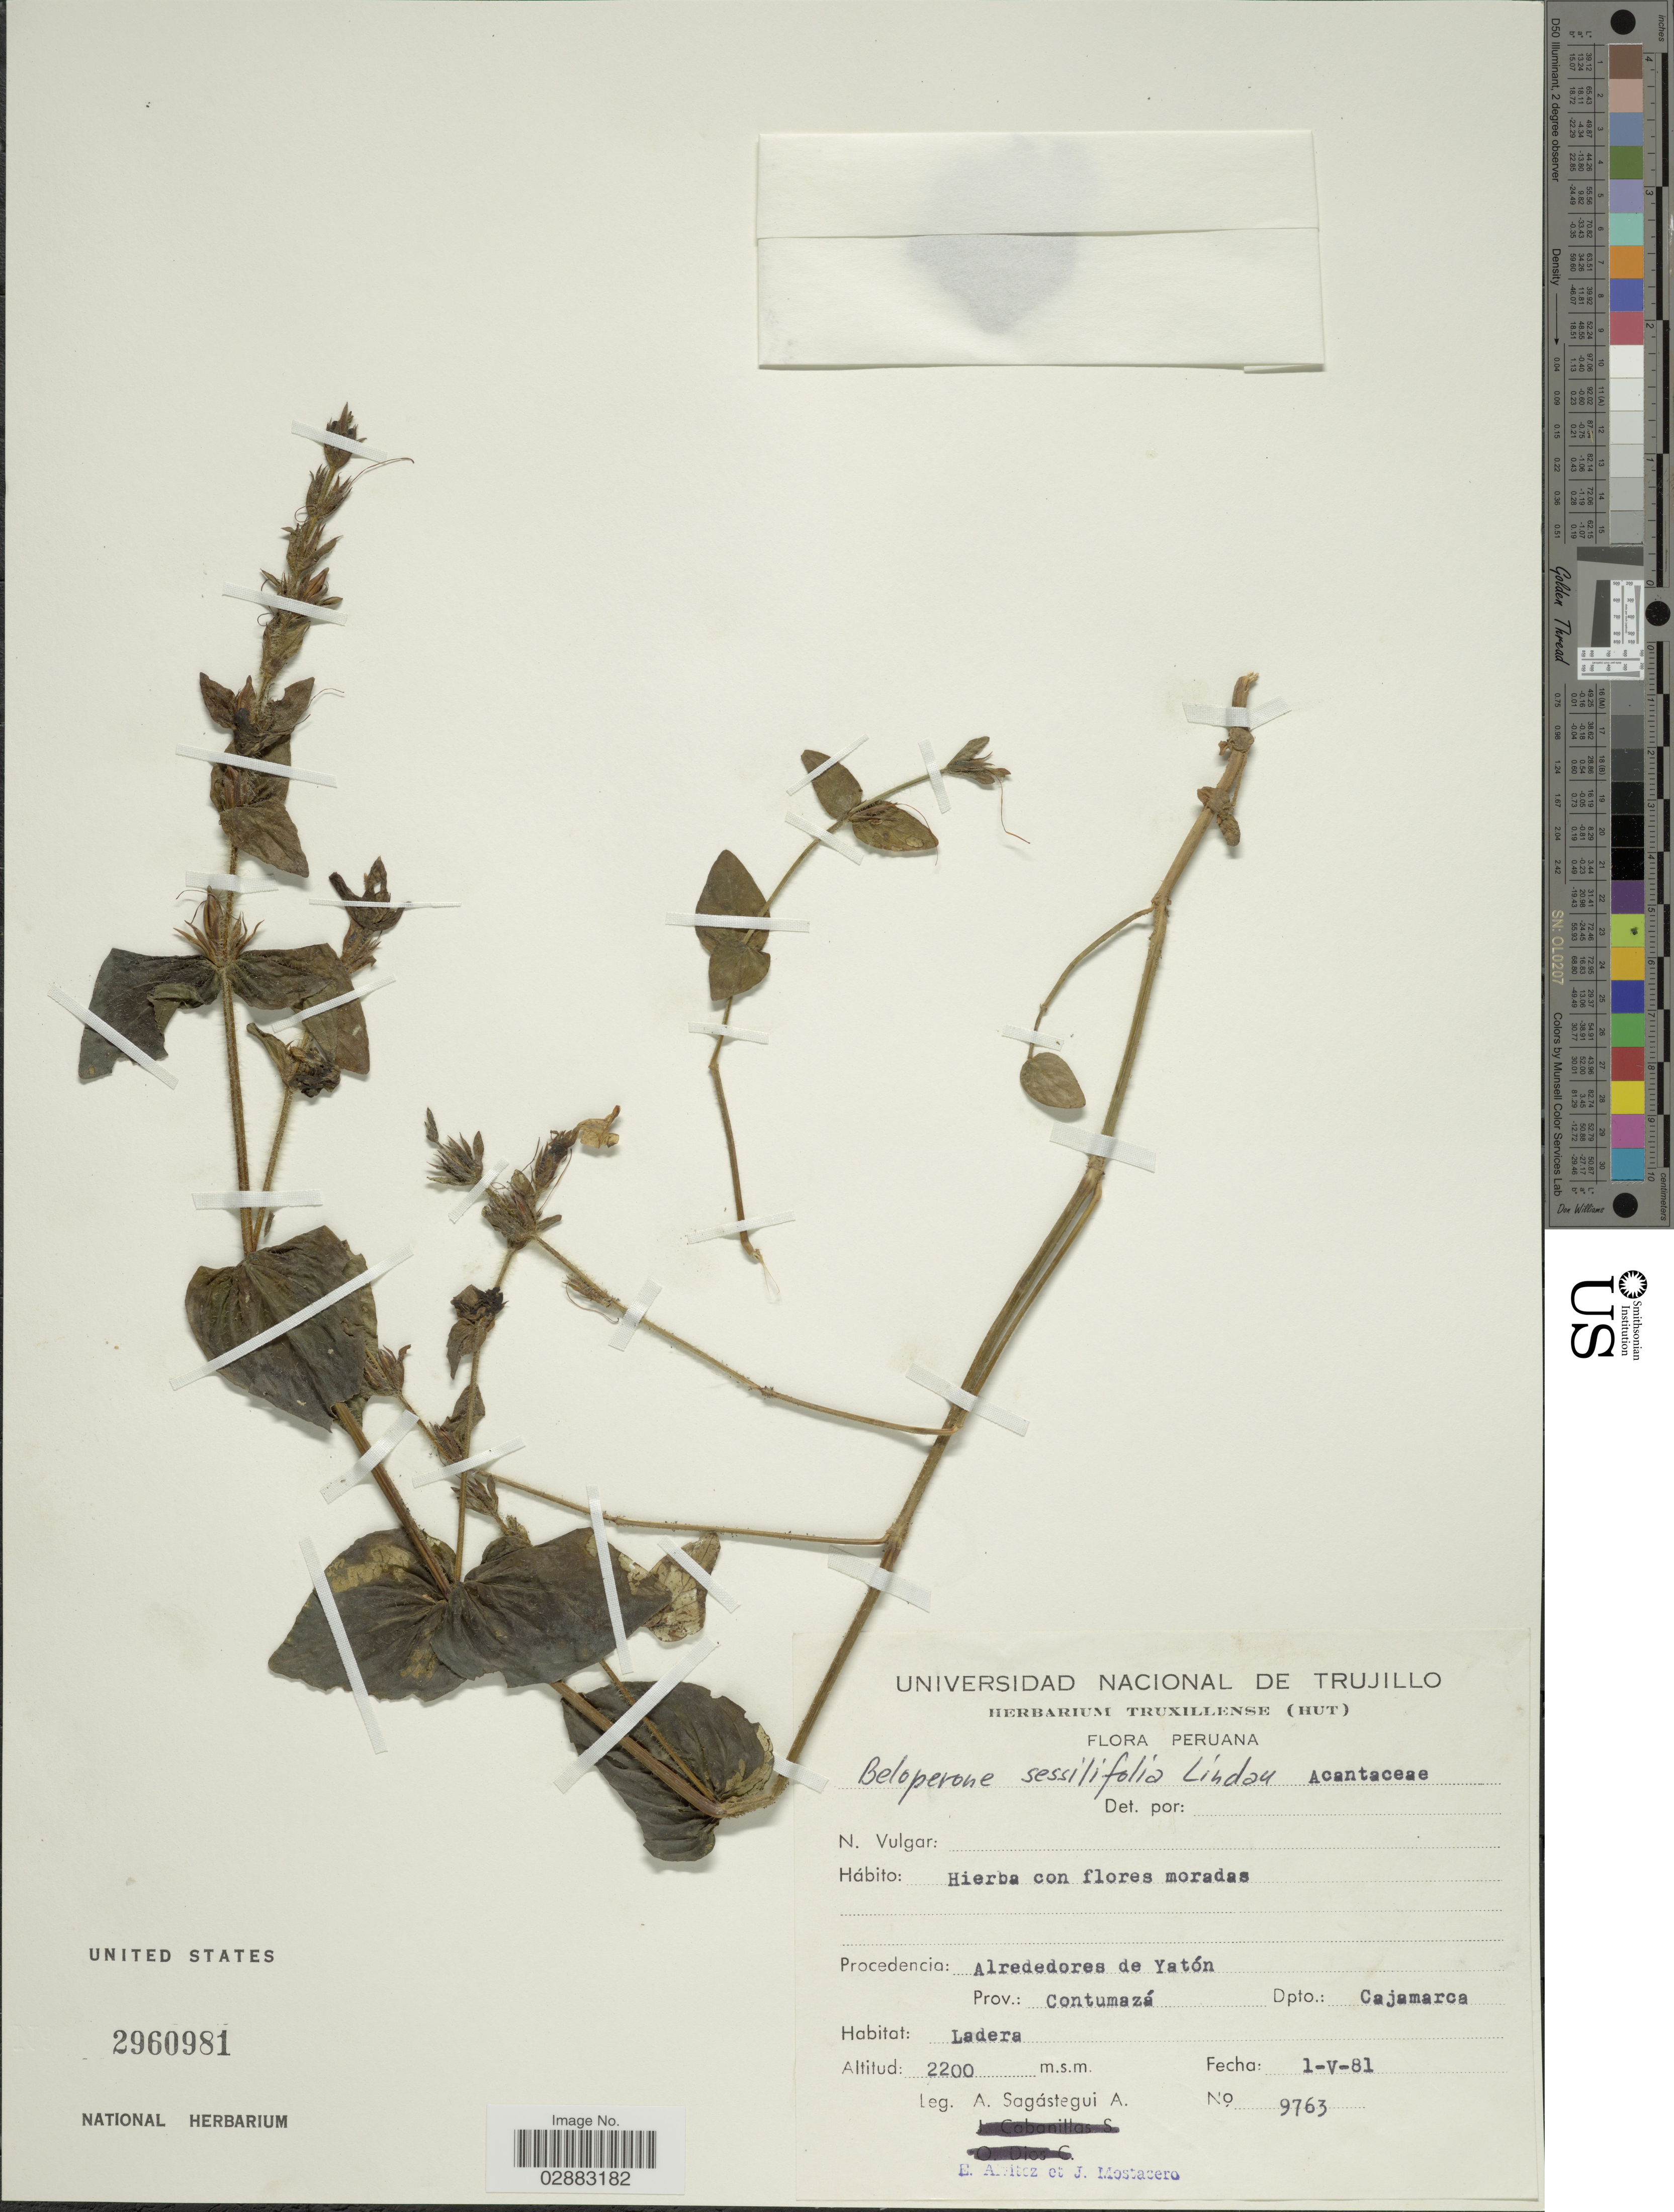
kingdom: Plantae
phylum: Tracheophyta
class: Magnoliopsida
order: Lamiales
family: Acanthaceae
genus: Justicia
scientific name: Justicia sessilifolia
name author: (Lindau) Wassh.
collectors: A. Sagástegui A., E. Alvitez I. & J. Mostacero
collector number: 9763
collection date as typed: Transcribed d/m/y: 1/5/81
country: Peru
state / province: Cajamarca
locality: Alrededores de Yatón. Prov.: Contumazá. Dpto.: Cajamarca.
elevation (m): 2200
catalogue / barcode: US 2960981